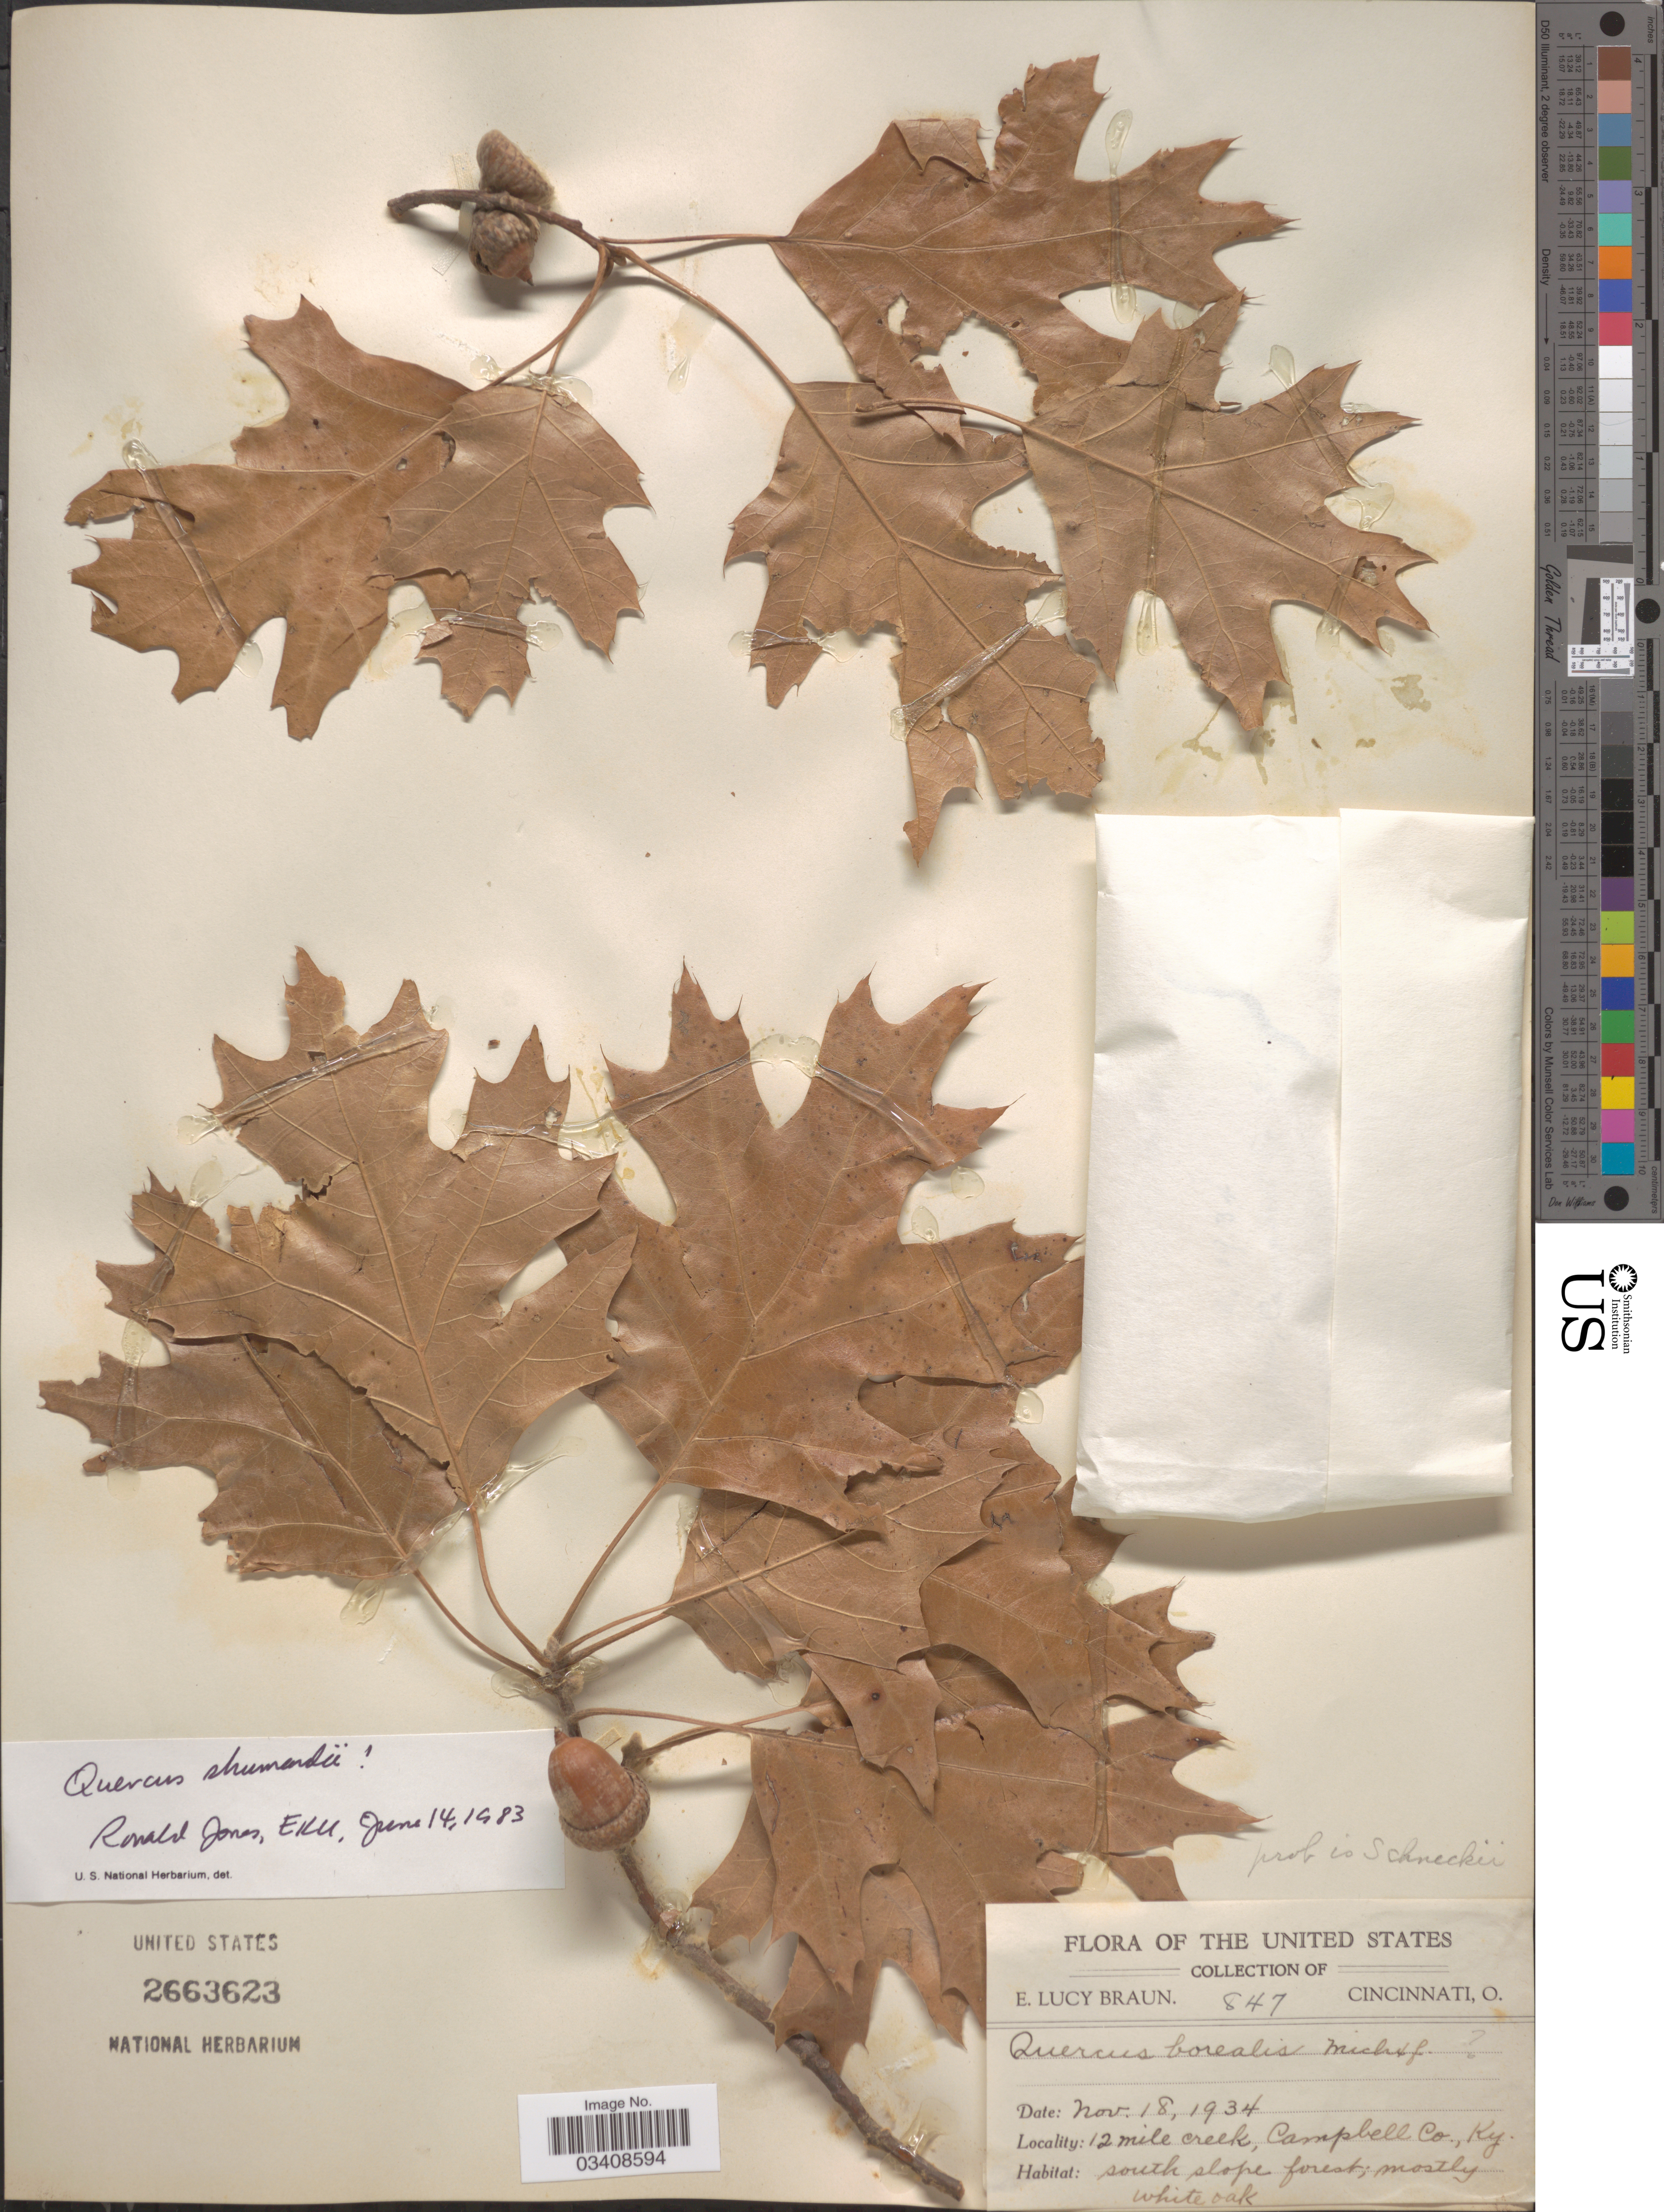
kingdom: Plantae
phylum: Tracheophyta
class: Magnoliopsida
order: Fagales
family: Fagaceae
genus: Quercus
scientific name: Quercus shumardii var. schneckii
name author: (Britton) Sarg.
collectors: E. L. Braun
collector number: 847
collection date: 1934-11-18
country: United States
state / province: Kentucky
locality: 12 mile creek, Campbell Co.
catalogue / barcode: US 2663623